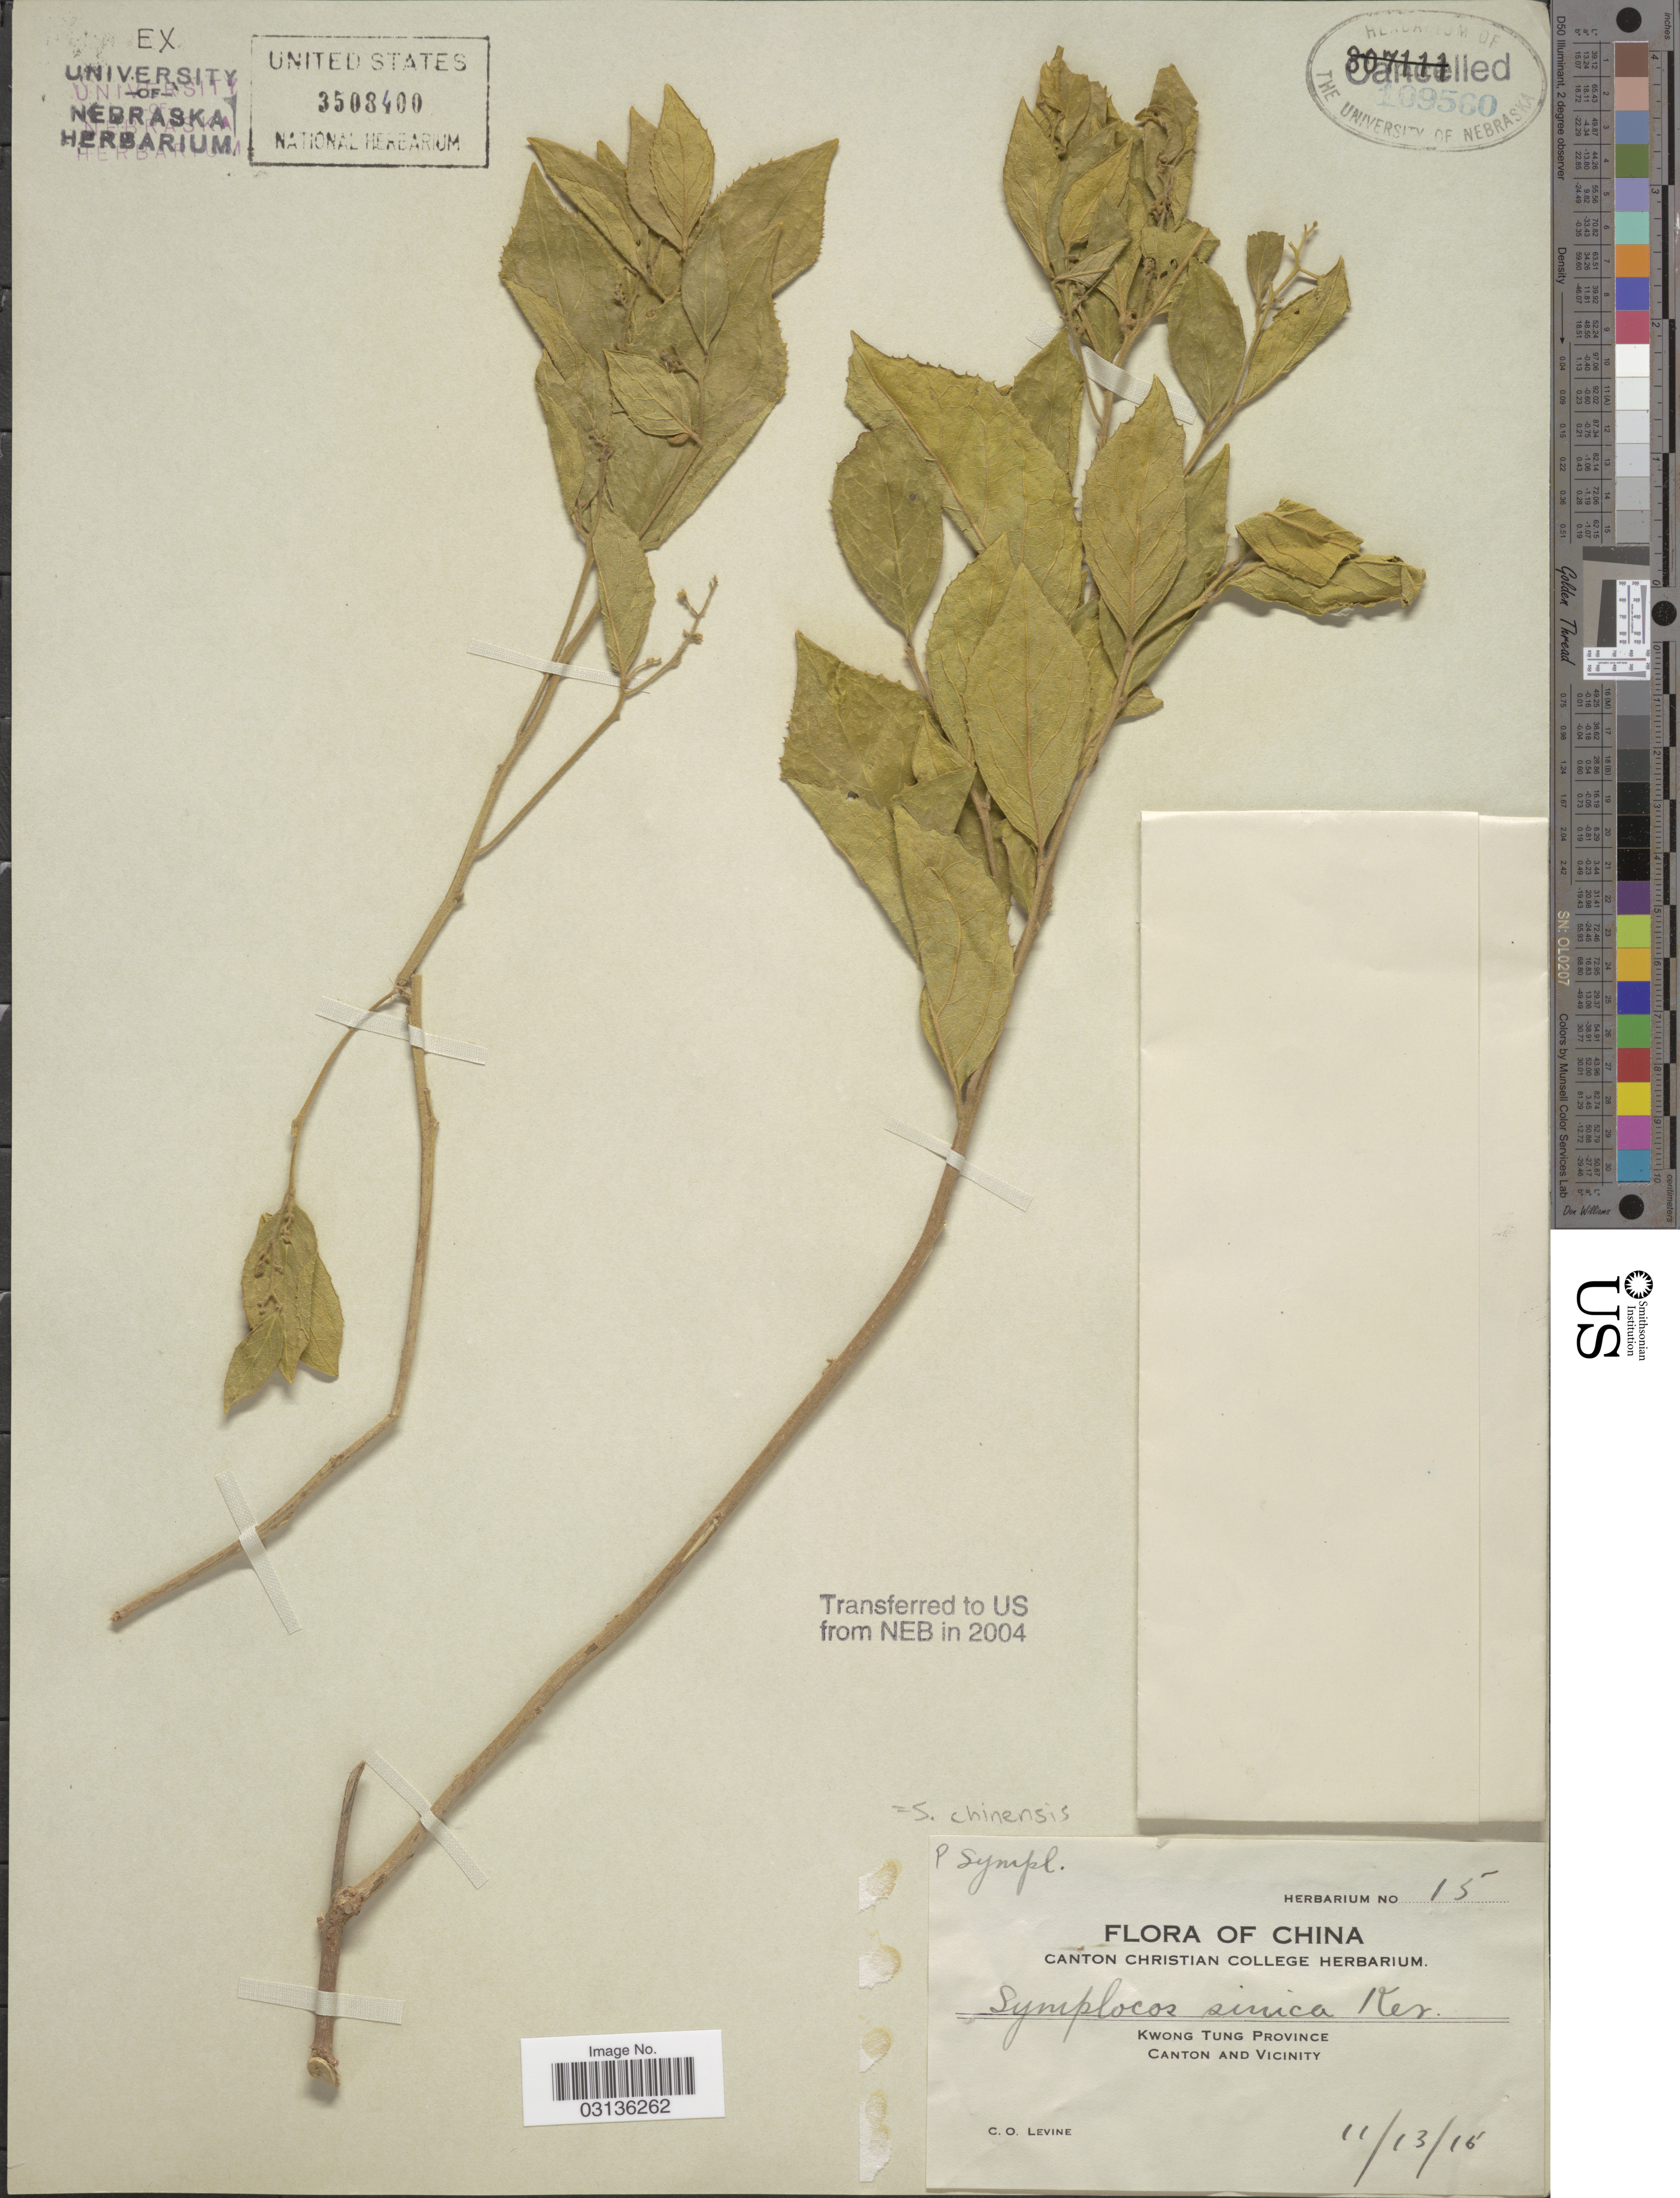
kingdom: Plantae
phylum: Tracheophyta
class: Magnoliopsida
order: Ericales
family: Symplocaceae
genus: Symplocos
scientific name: Symplocos chinensis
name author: (Lour.) Druce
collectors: C. O. Levine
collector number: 15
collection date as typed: Transcribed d/m/y: 13/11/16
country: China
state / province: Guangdong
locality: Kwong Tung Province. Canton and Vicinity.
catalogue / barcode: US 3508400